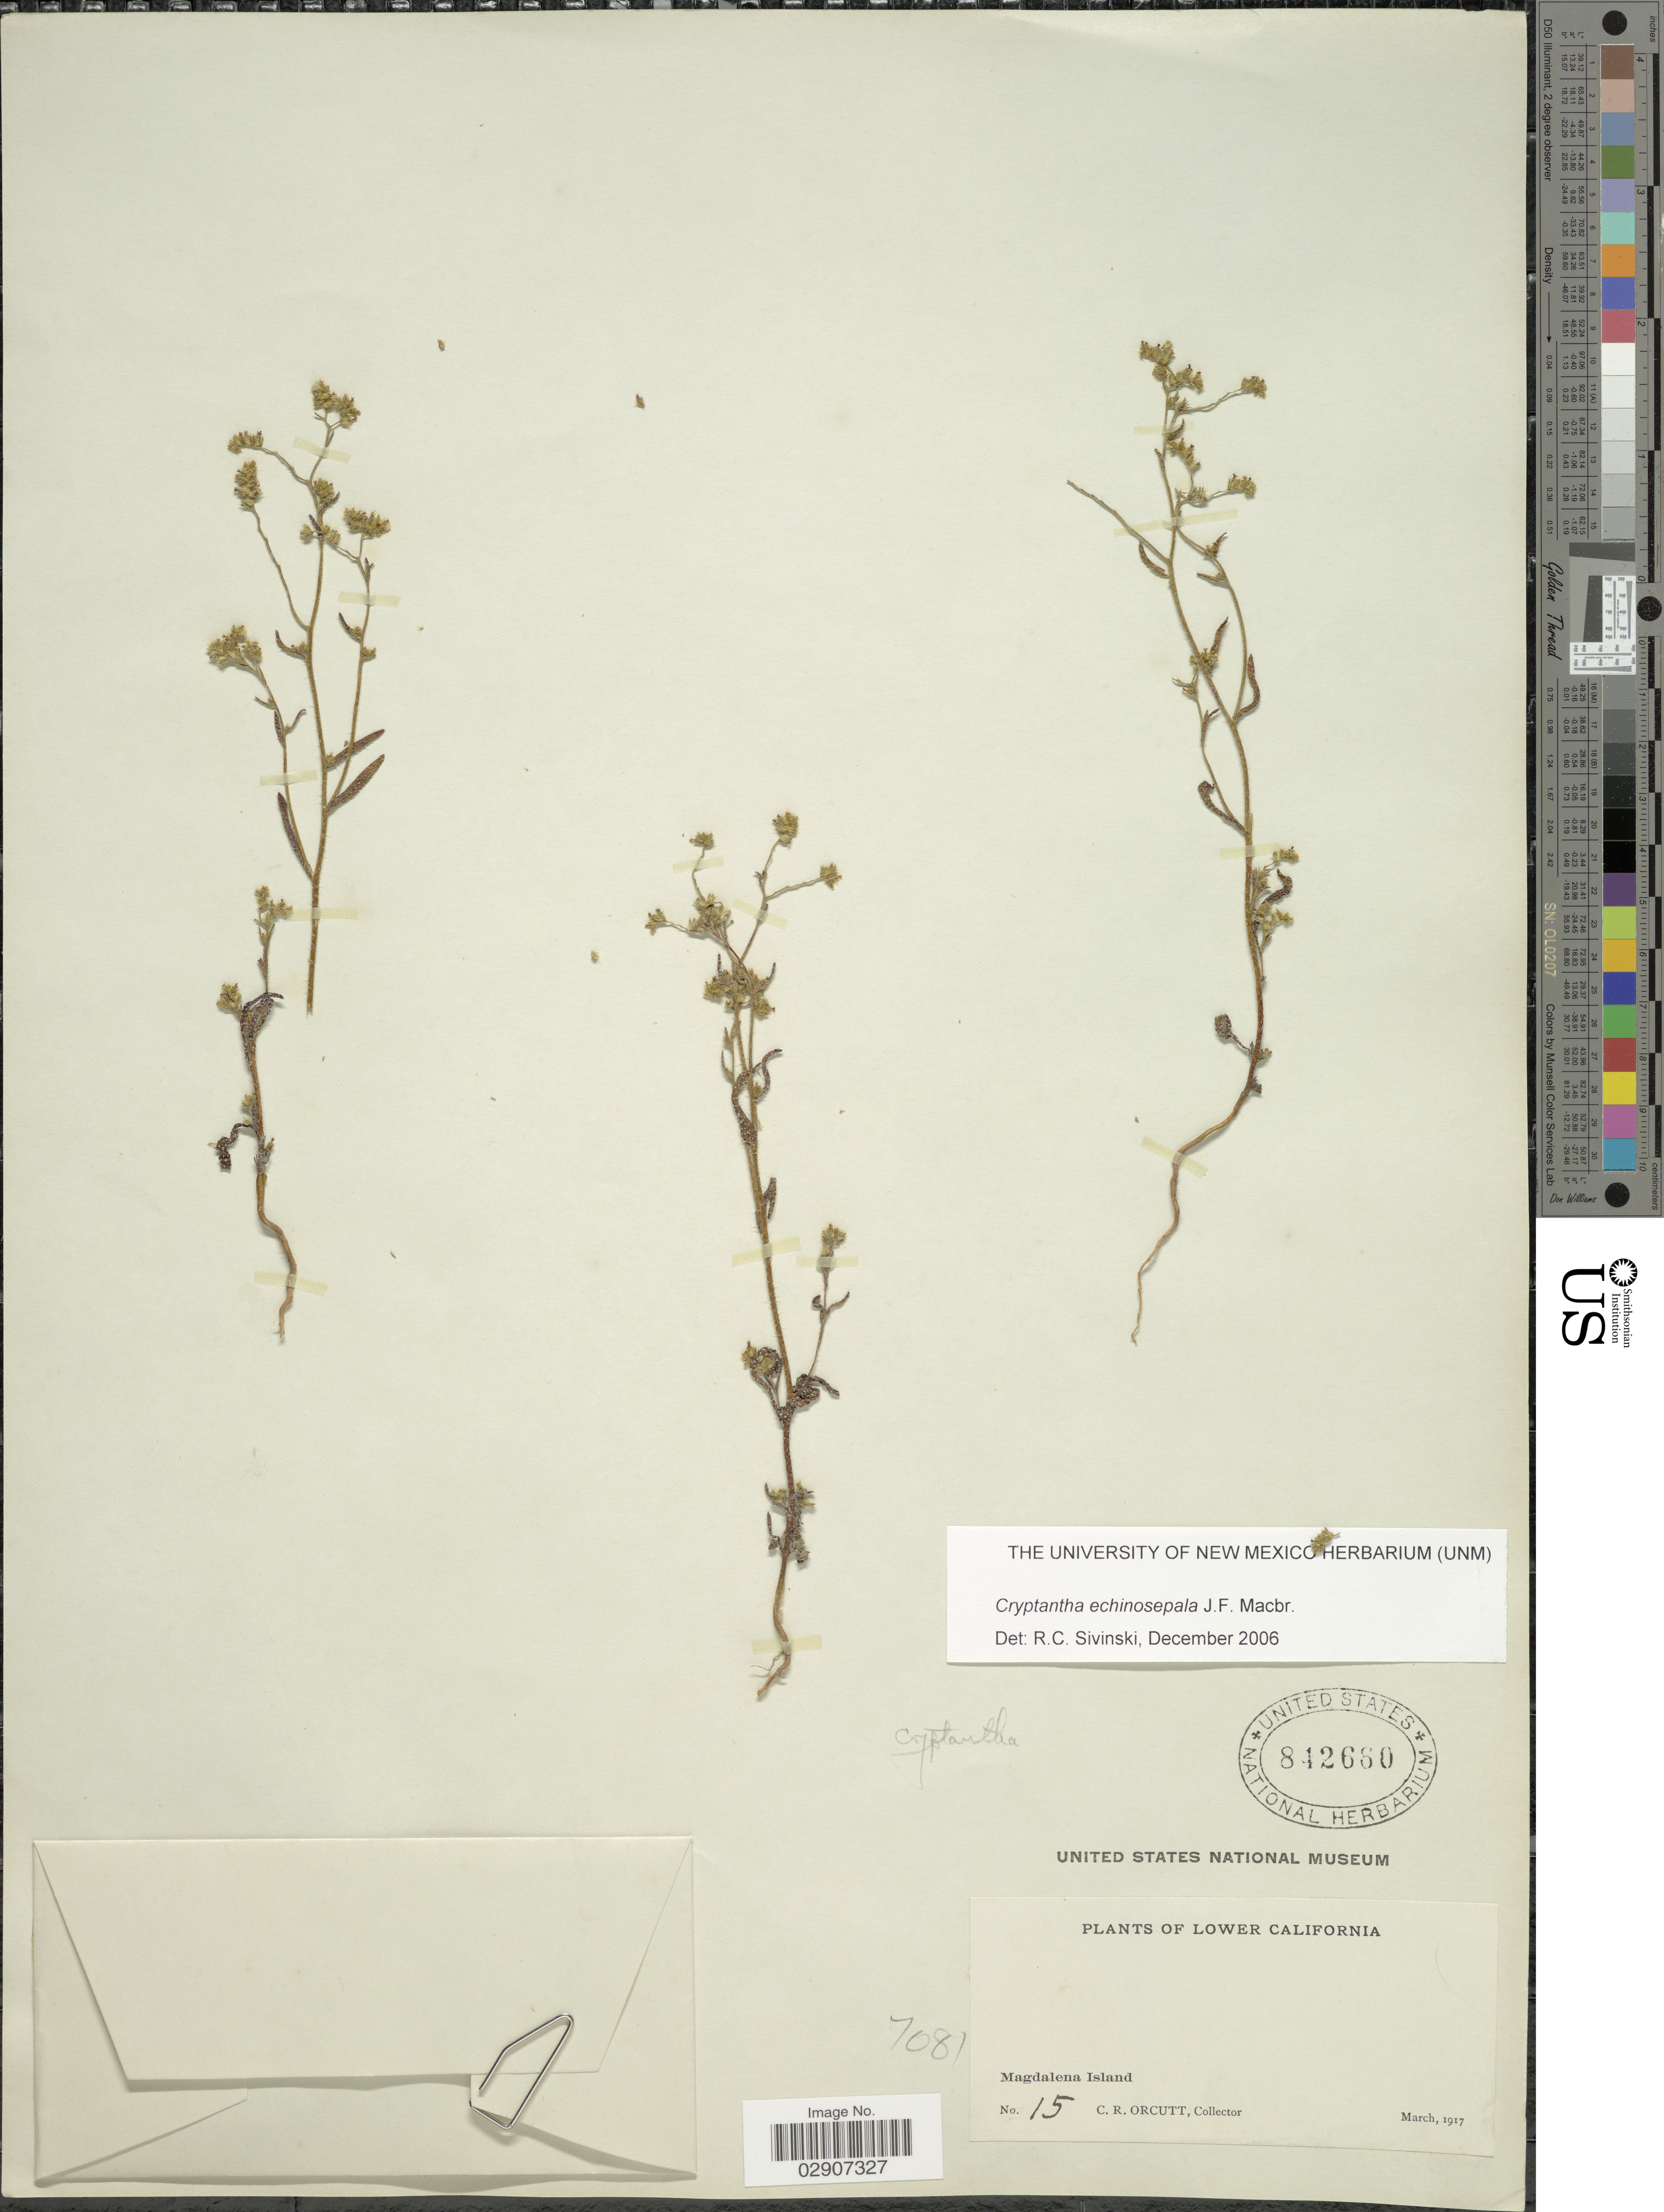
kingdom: Plantae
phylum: Tracheophyta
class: Magnoliopsida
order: Boraginales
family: Boraginaceae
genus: Cryptantha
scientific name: Cryptantha echinosepala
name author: J.F. Macbr.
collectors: C. R. Orcutt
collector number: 15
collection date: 1917-03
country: Mexico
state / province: Baja California Sur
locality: Lower California, Magdalena Island.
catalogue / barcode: US 842660